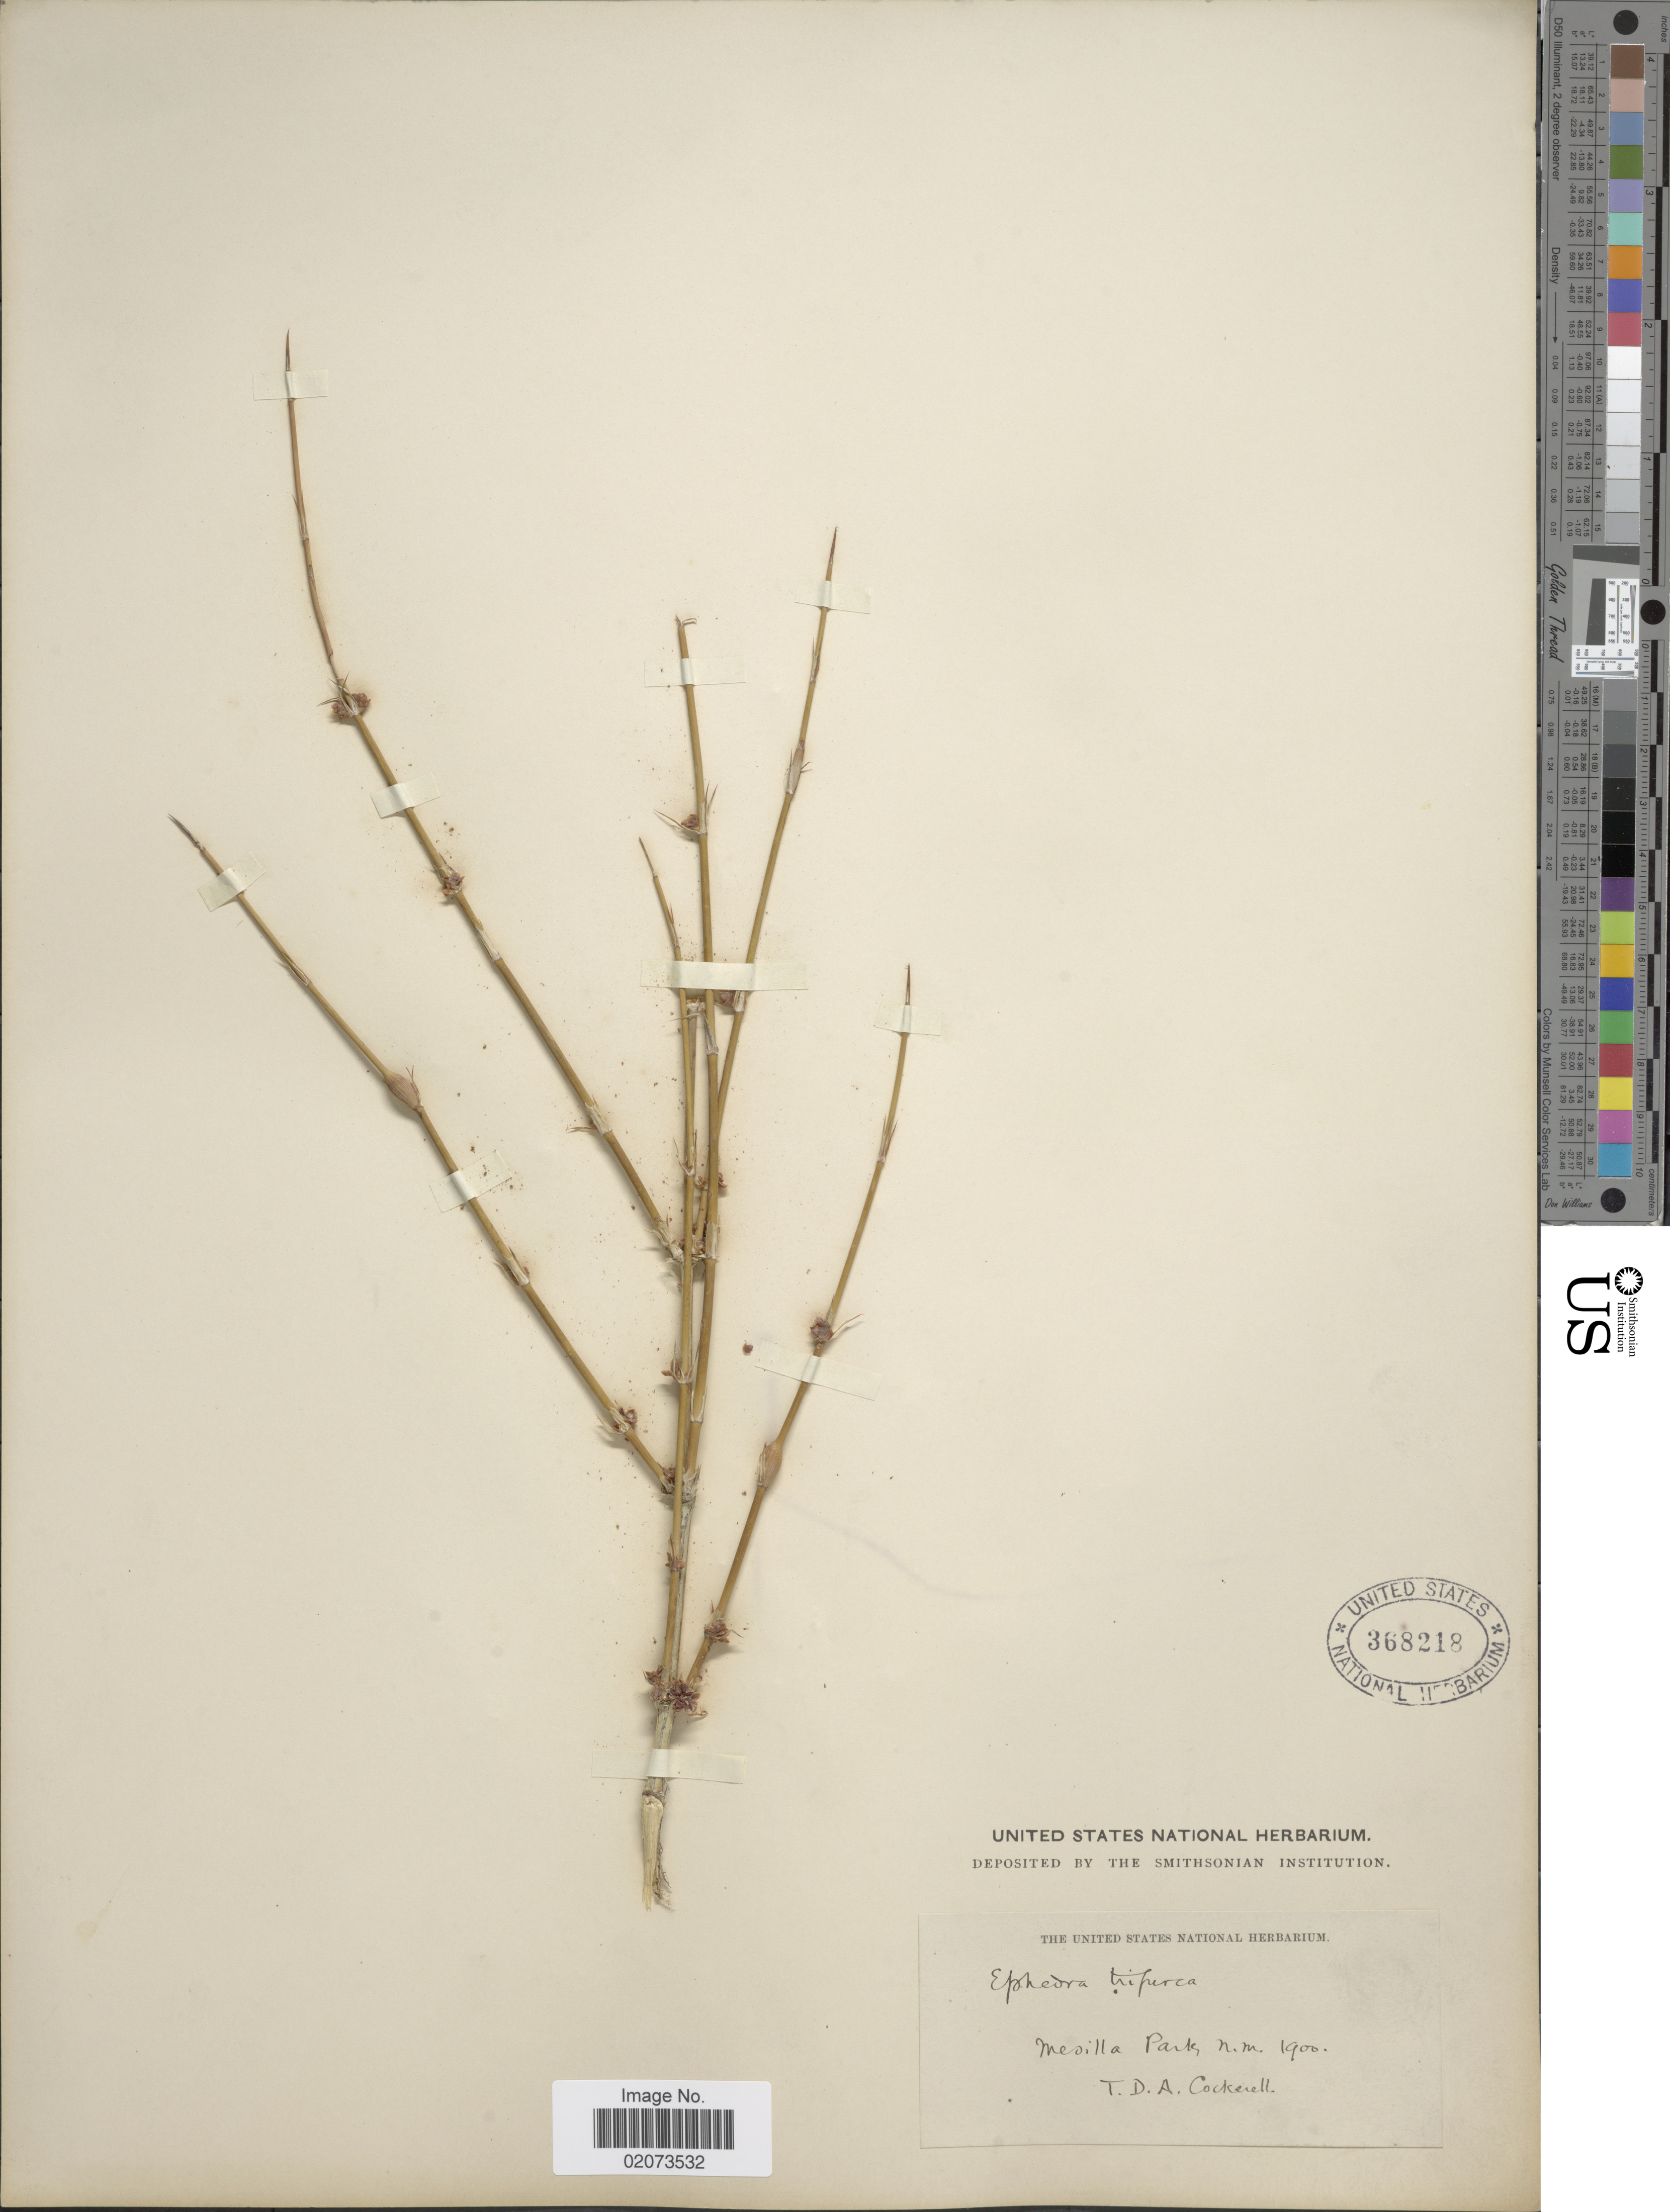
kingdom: Plantae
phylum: Tracheophyta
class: Gnetopsida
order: Ephedrales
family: Ephedraceae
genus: Ephedra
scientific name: Ephedra trifurca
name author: Torr. ex S. Watson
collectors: T. Cockerell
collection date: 1900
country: United States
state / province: New Mexico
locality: Mesilla Park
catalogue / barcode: US 368218